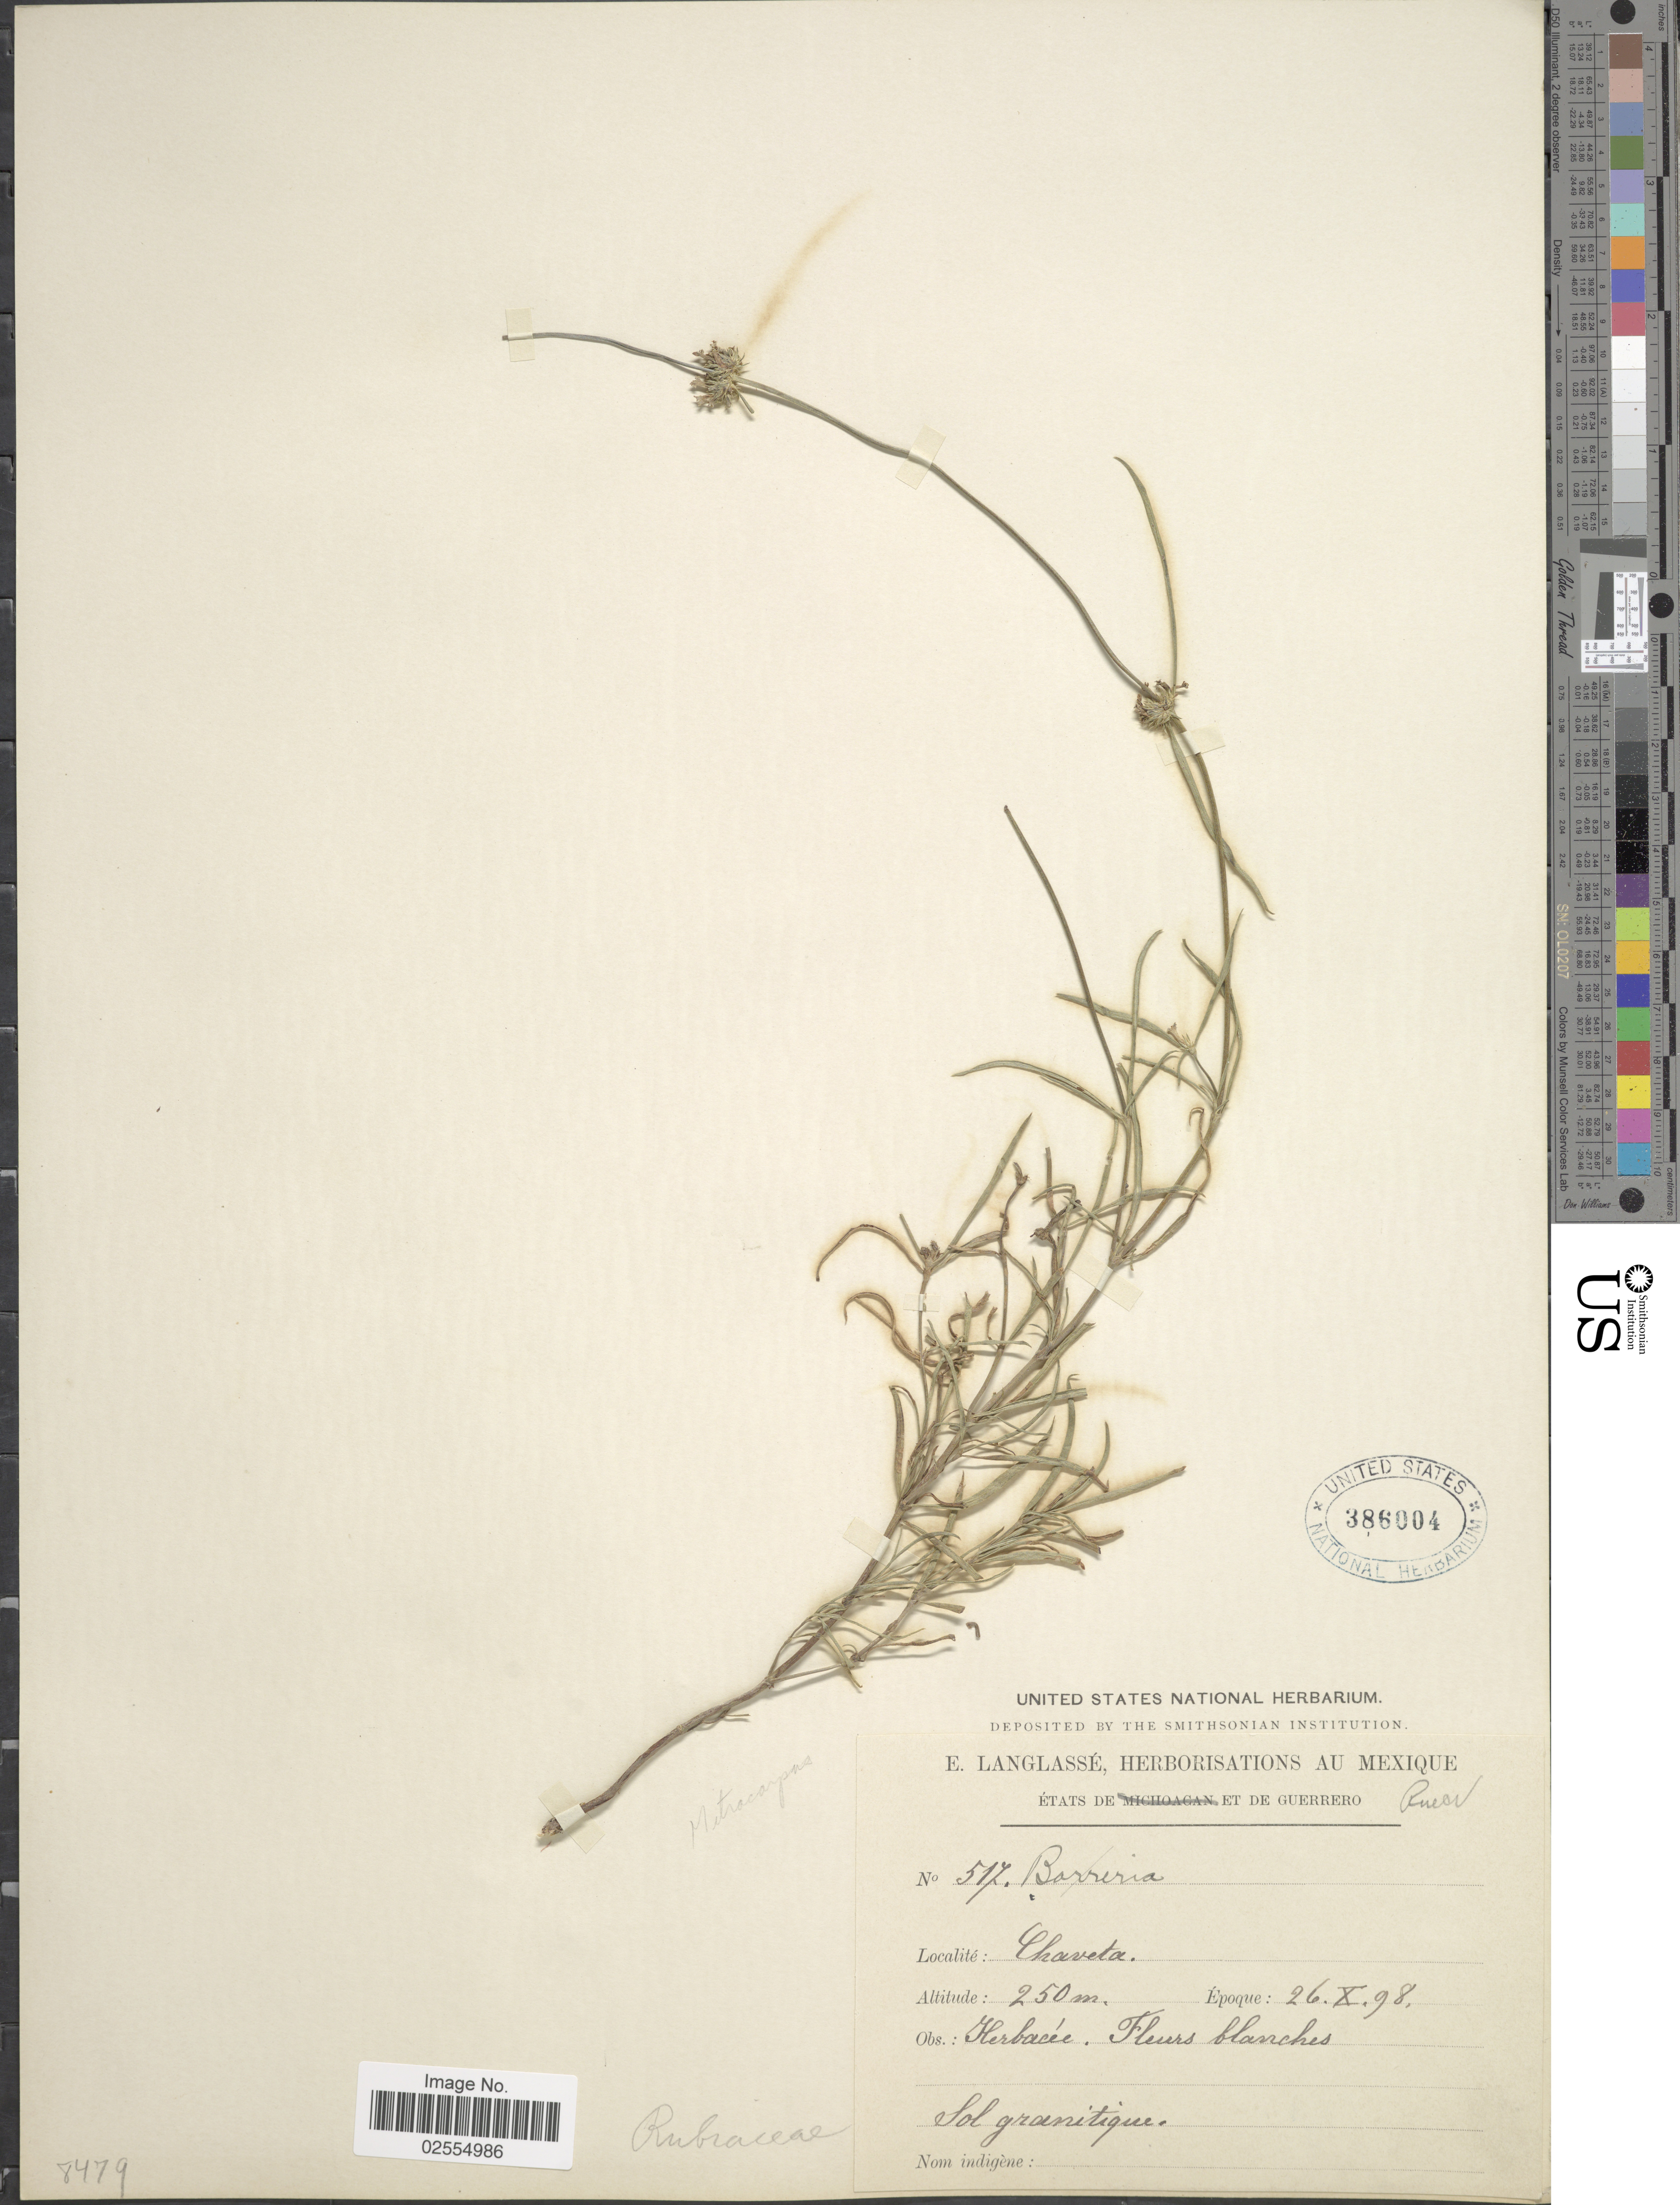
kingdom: Plantae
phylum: Tracheophyta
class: Magnoliopsida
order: Gentianales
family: Rubiaceae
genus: Mitracarpus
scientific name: Mitracarpus sp.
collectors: E. Langlassé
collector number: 517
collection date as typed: Transcribed d/m/y: 26/10/98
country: Mexico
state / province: Guerrero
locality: Chaveta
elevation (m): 250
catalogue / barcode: US 386004